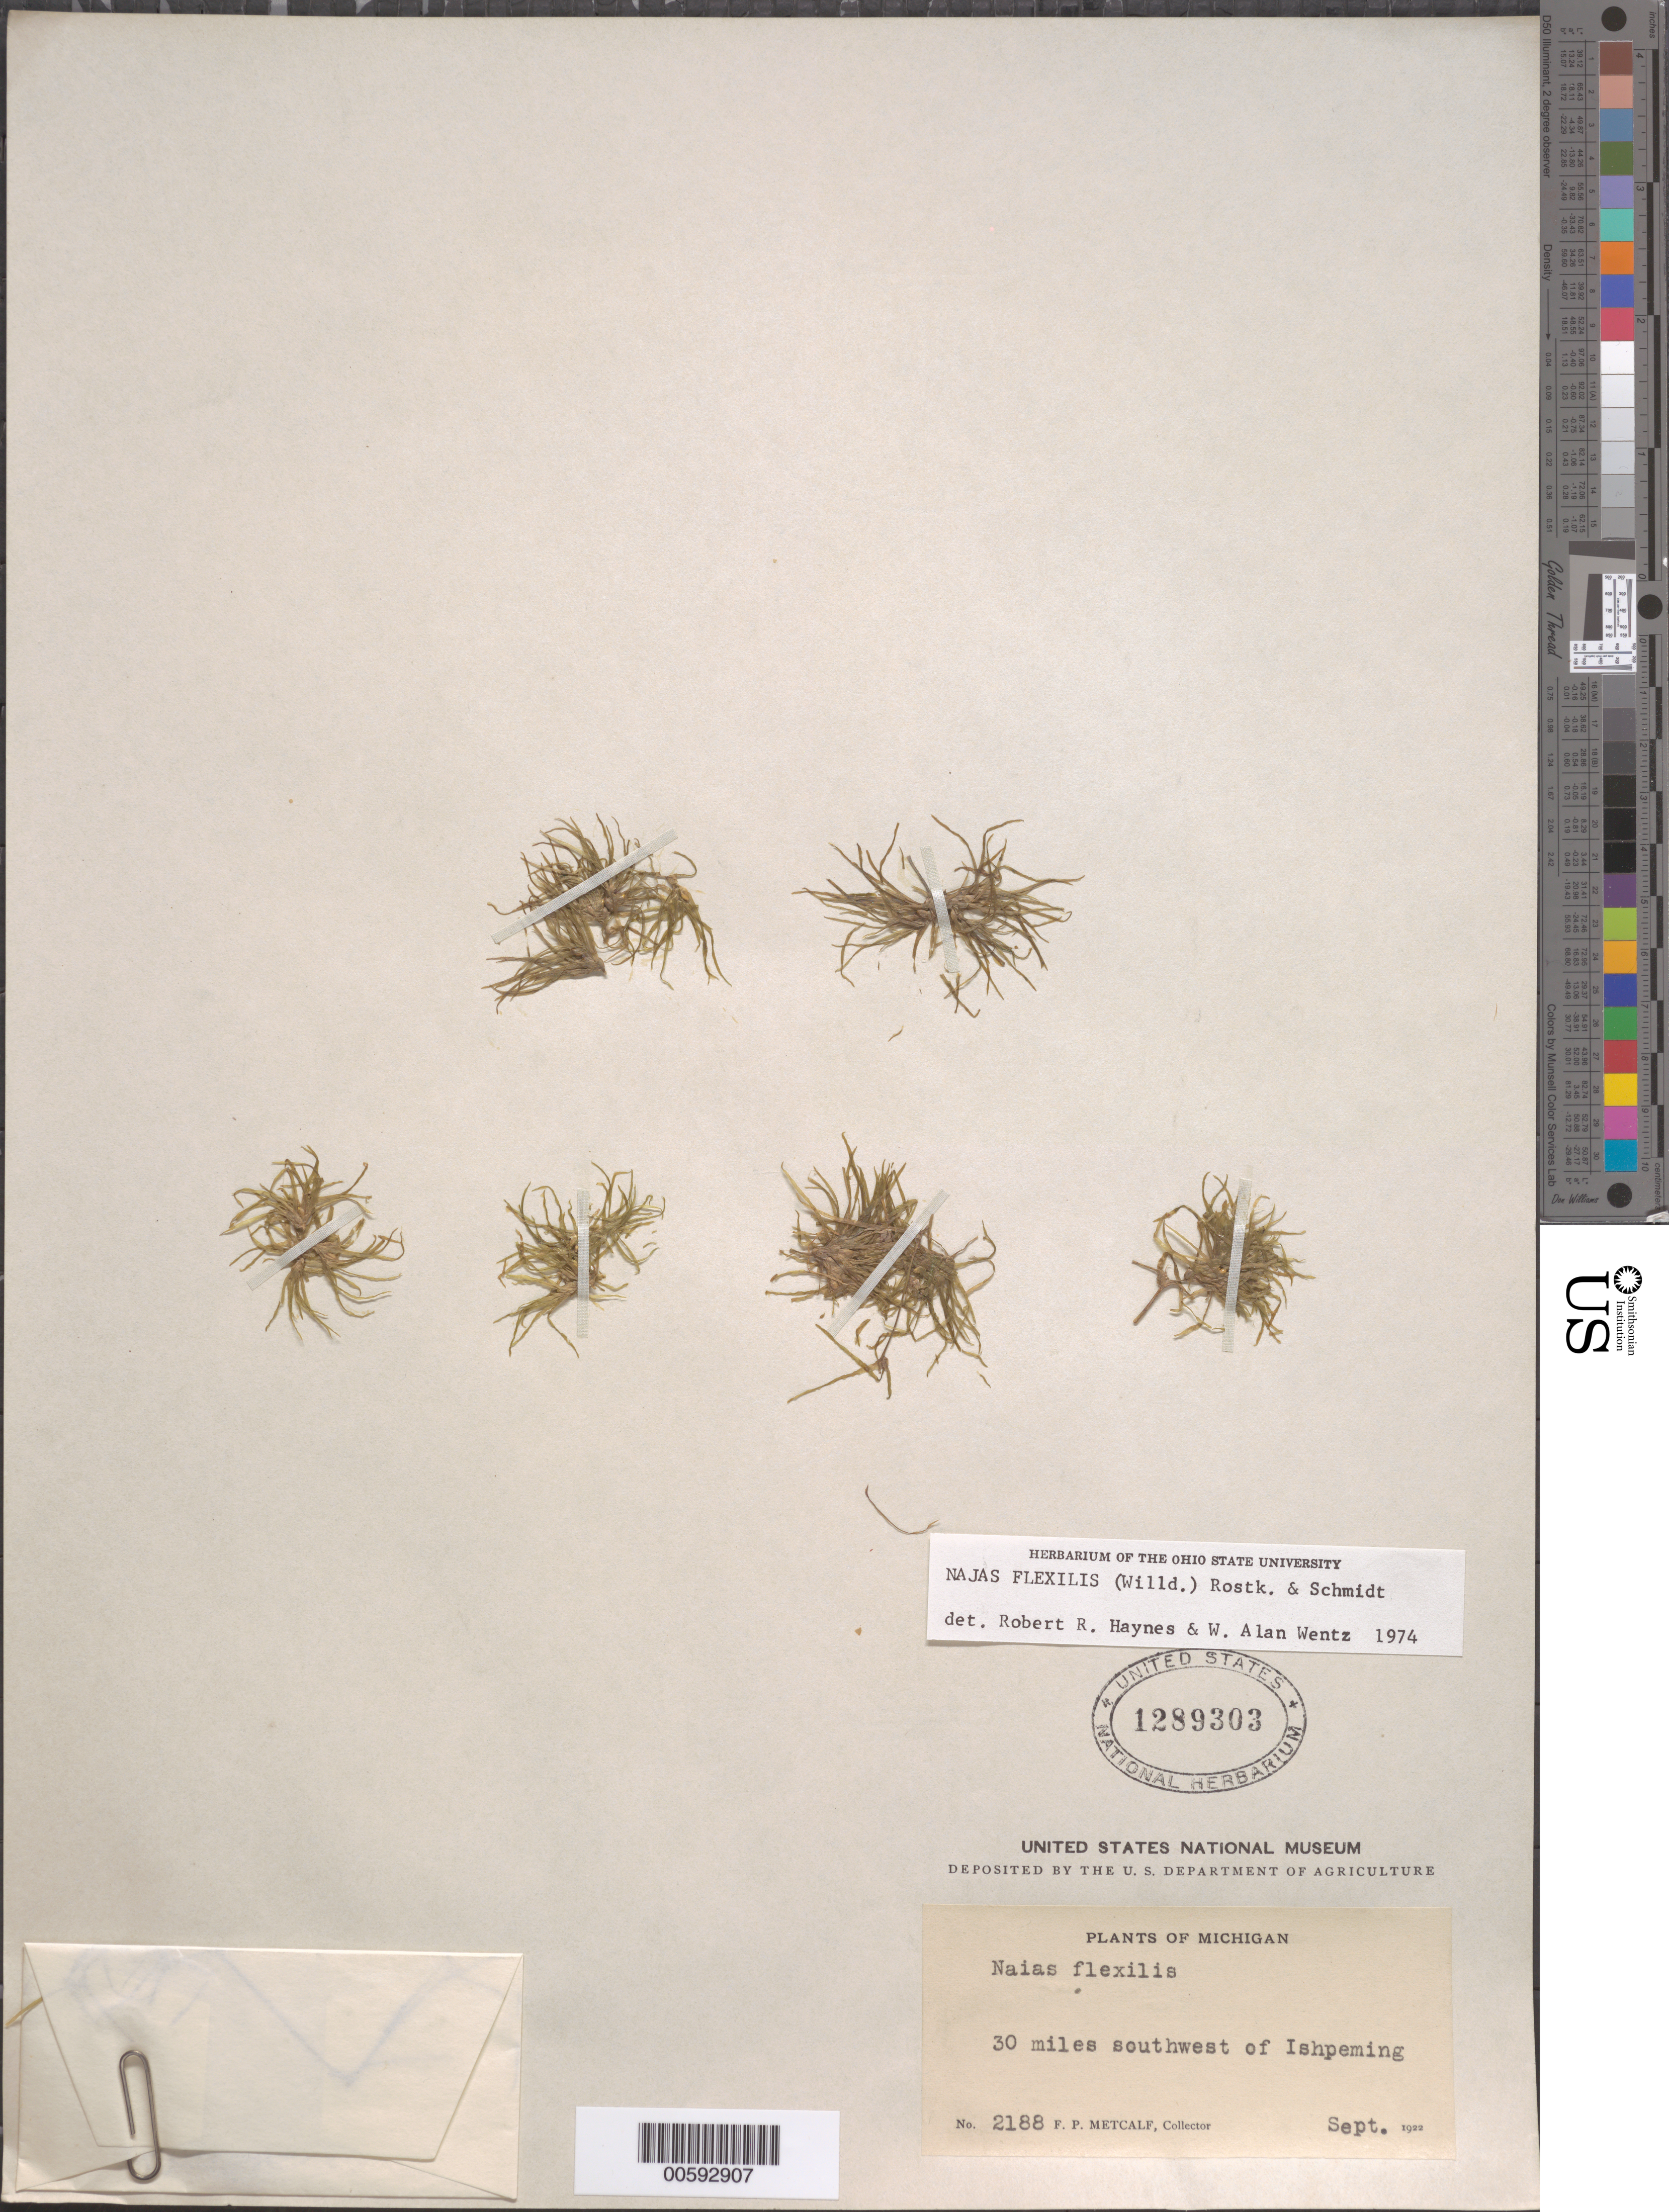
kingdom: Plantae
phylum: Tracheophyta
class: Liliopsida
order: Alismatales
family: Hydrocharitaceae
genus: Najas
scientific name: Najas flexilis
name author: (Willd.) Rostk. & Schmidt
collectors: F. P. Metcalf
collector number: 2188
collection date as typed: Sep 1922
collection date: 1922-09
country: United States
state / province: Michigan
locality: SW of Ishpeming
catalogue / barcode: US 1289303